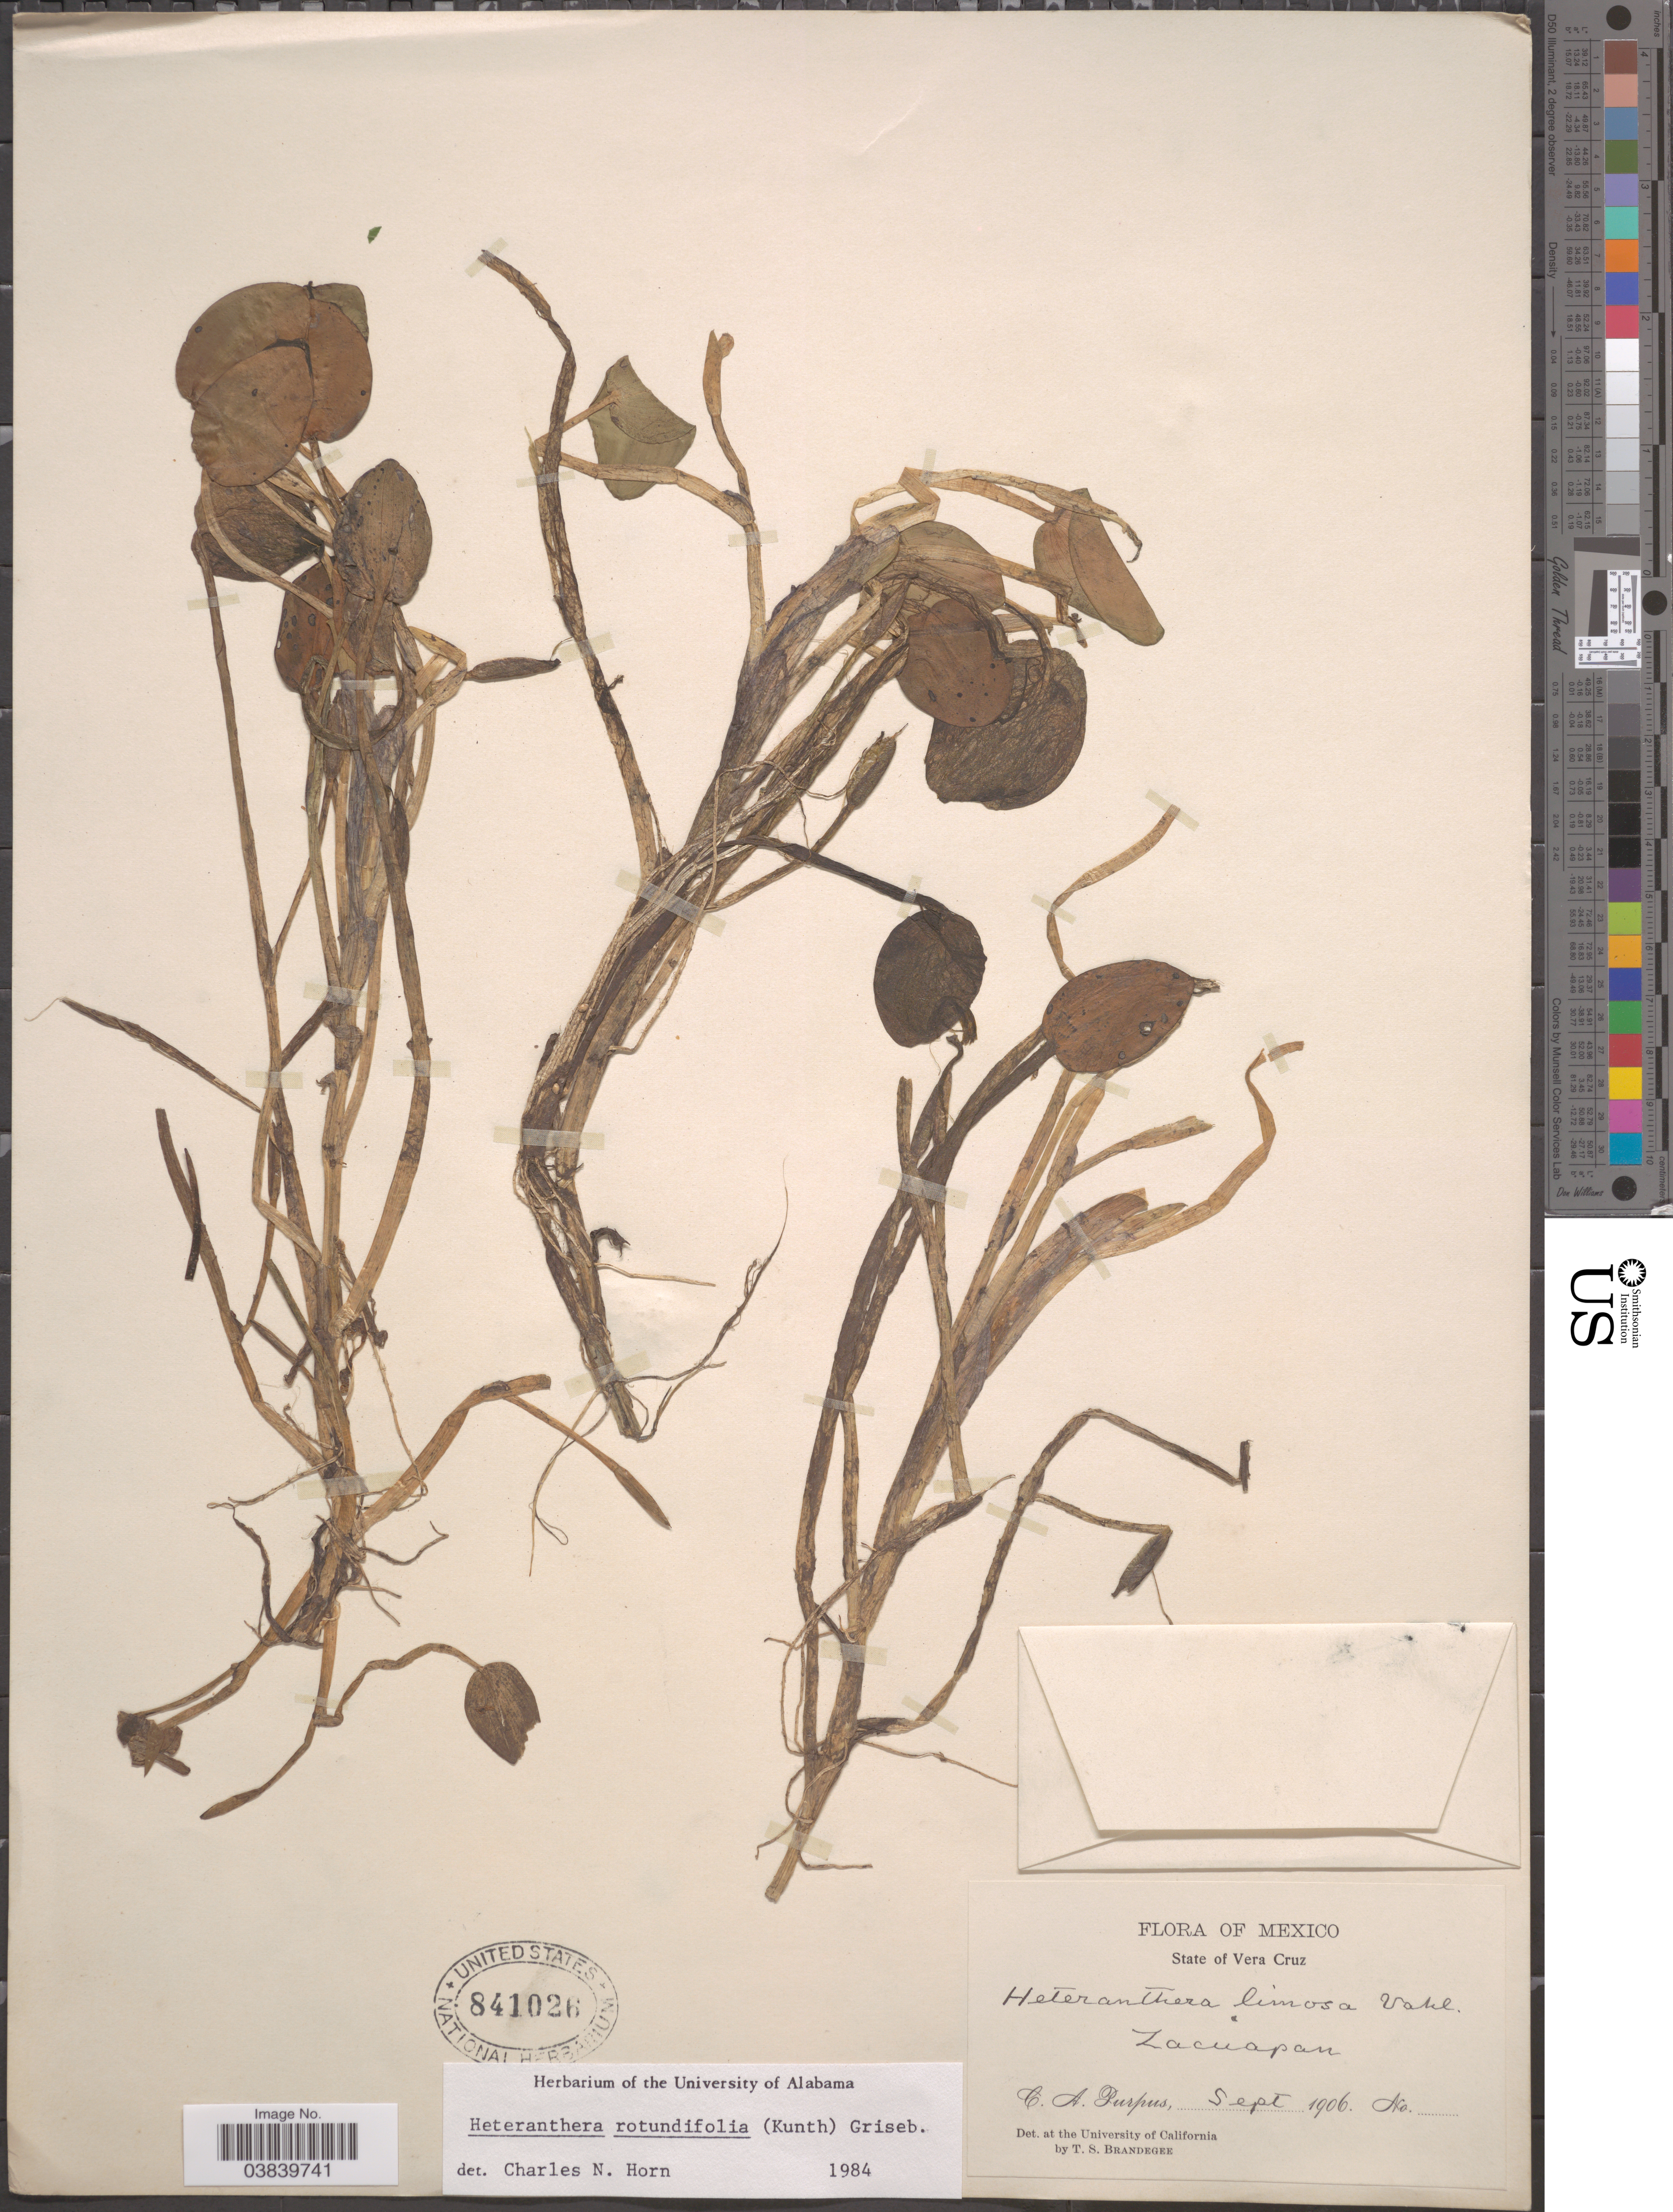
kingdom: Plantae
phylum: Tracheophyta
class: Liliopsida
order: Commelinales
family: Pontederiaceae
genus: Heteranthera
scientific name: Heteranthera rotundifolia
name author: (Kunth) Griseb.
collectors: C. A. Purpus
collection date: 1906-09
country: Mexico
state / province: Veracruz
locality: State of Vera Cruz. Zacuapan.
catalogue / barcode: US 841026